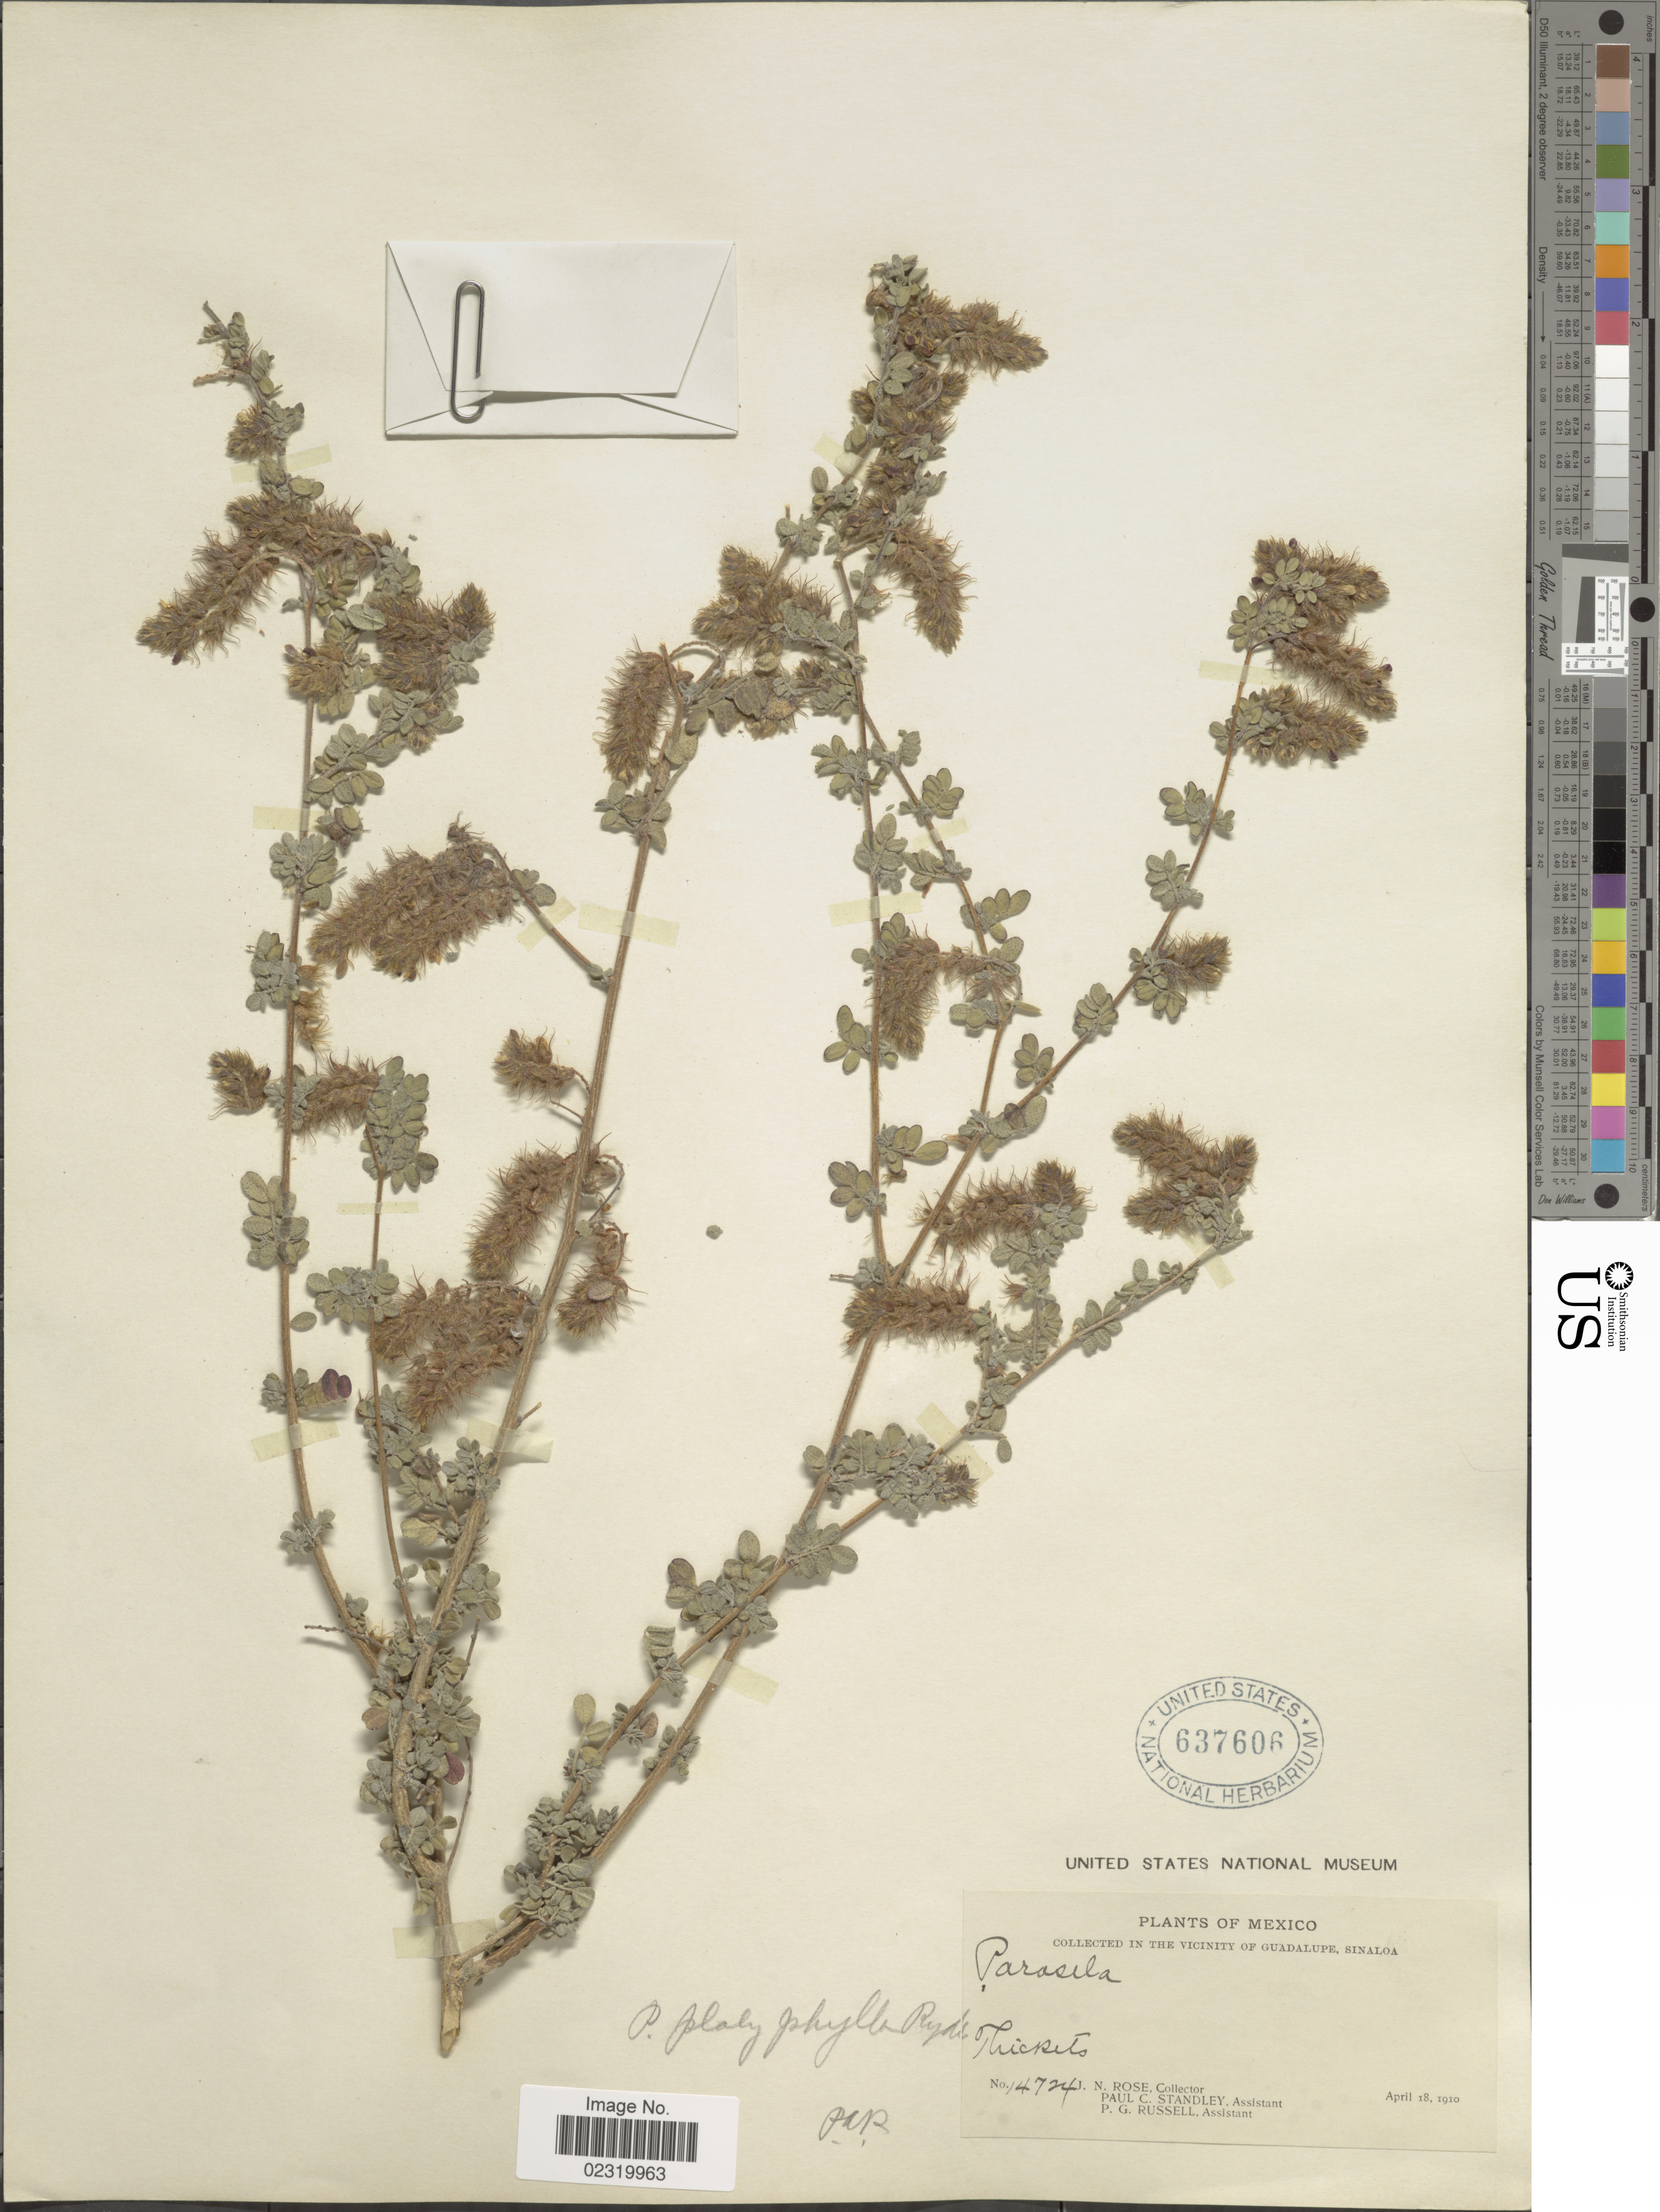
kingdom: Plantae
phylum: Tracheophyta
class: Magnoliopsida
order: Fabales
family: Fabaceae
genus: Dalea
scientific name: Dalea occidentalis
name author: (Rydb.) L. Riley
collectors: J. N. Rose, P. C. Standley & P. G. Russell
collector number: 14724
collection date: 1910-04-18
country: Mexico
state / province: Sinaloa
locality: Vicinity of Guadalupe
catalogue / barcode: US 637606